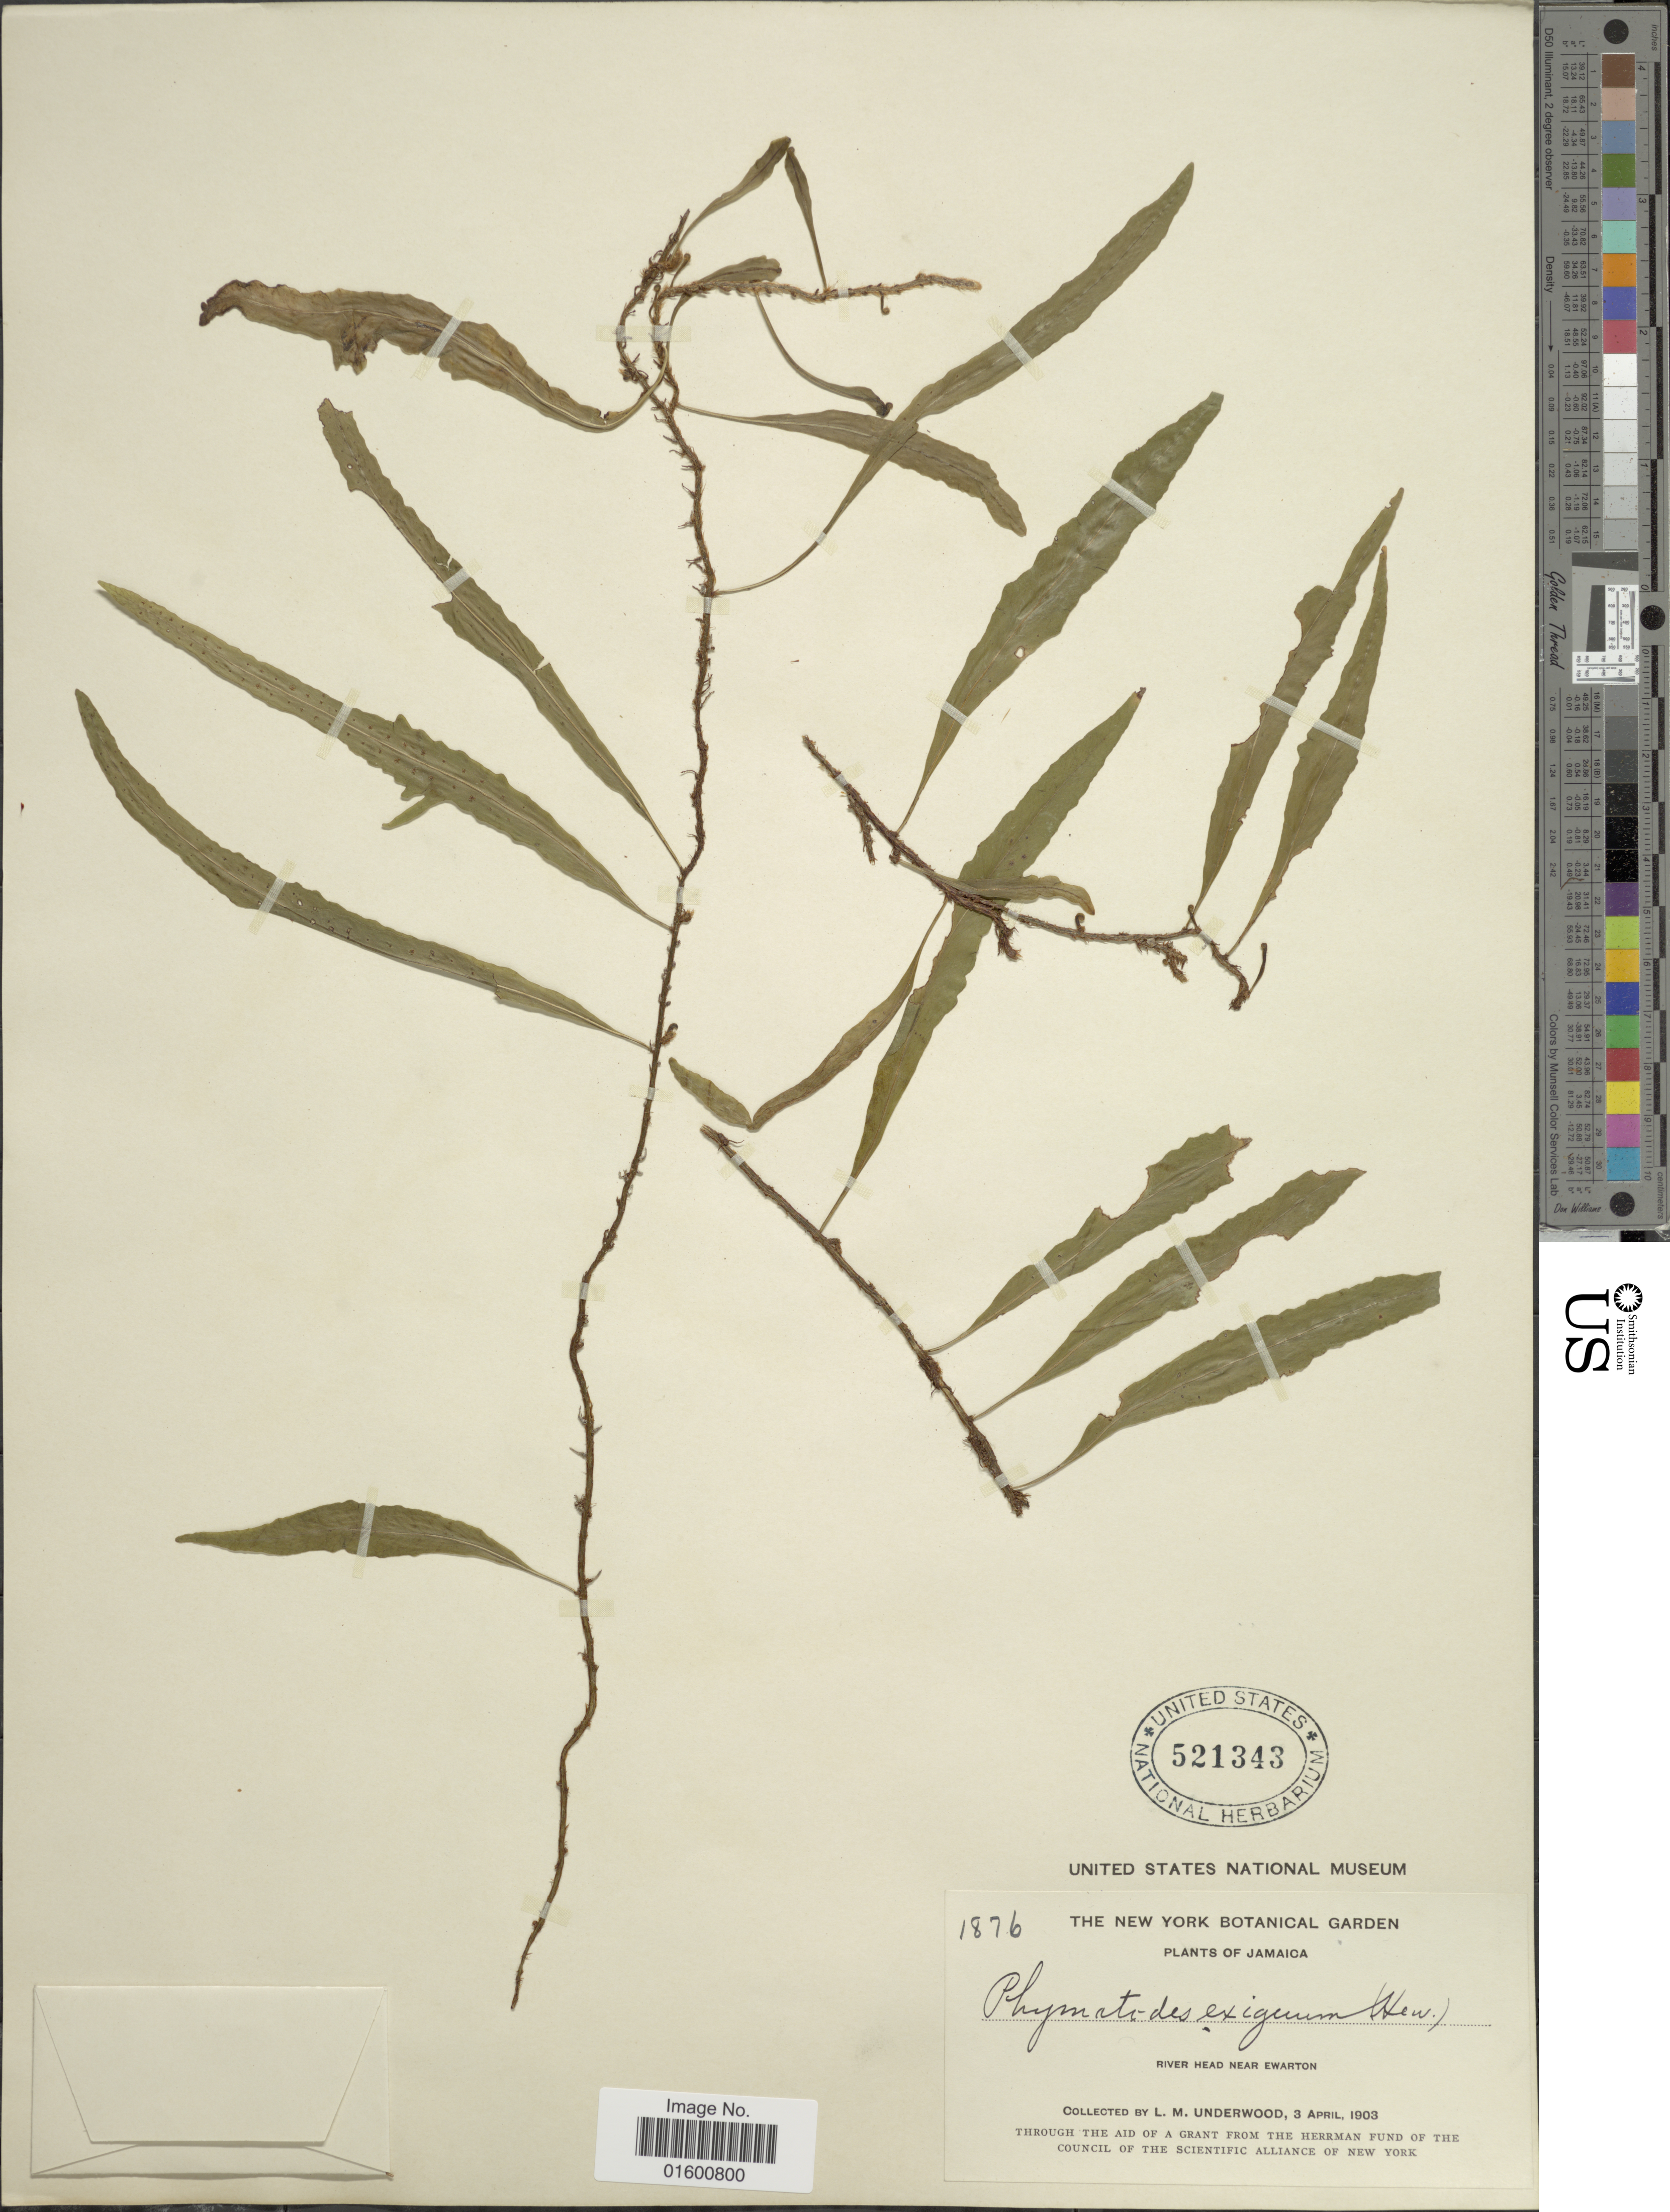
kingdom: Plantae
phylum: Tracheophyta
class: Polypodiopsida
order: Polypodiales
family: Polypodiaceae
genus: Microgramma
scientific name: Microgramma heterophylla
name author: (L.) Wherry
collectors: L. M. Underwood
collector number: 1876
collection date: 1903-04-03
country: Jamaica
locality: River Head near Ewarton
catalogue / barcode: US 521343